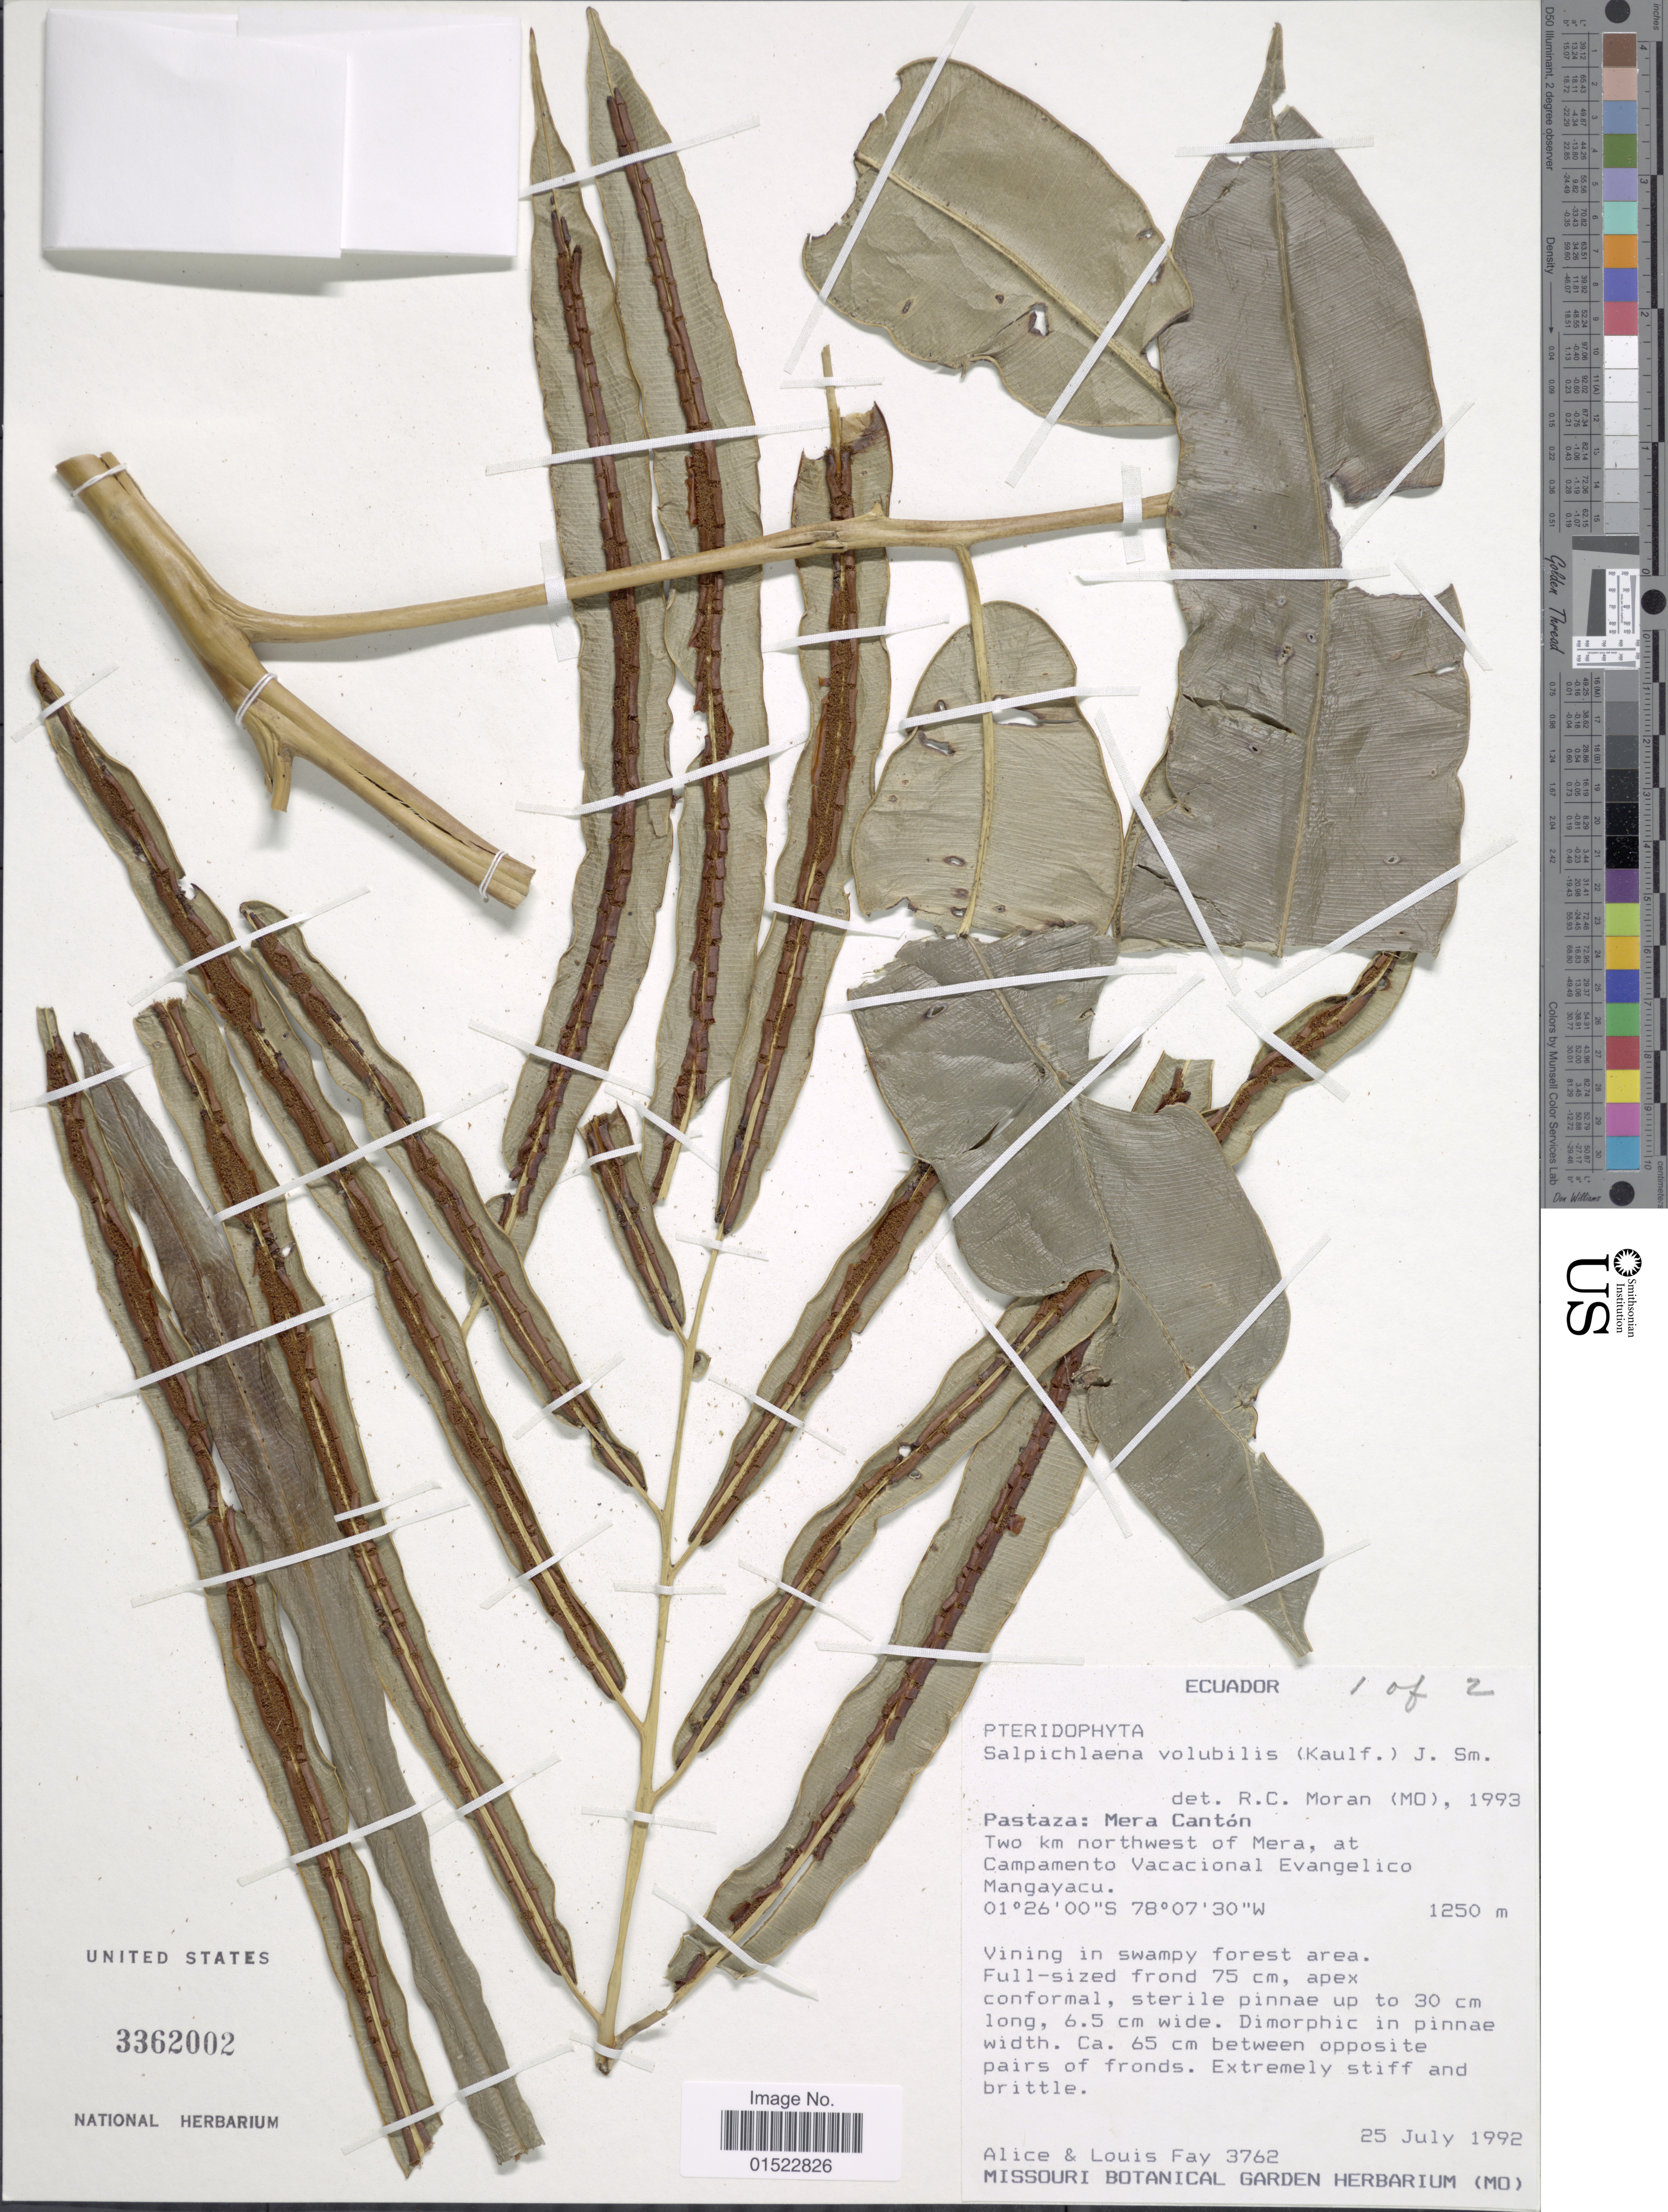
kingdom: Plantae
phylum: Tracheophyta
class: Polypodiopsida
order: Polypodiales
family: Blechnaceae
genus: Salpichlaena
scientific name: Salpichlaena volubilis subsp. volubilis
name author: (Kaulf.) J. Sm.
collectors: A. Fay & L. Fay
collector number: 3762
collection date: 1992-07-25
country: Ecuador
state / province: Pastaza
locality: Mera Canton, Two km northwest of Mera, at Campamento Vacacional Evangekuco Mangayacu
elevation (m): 1250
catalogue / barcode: US 3362002